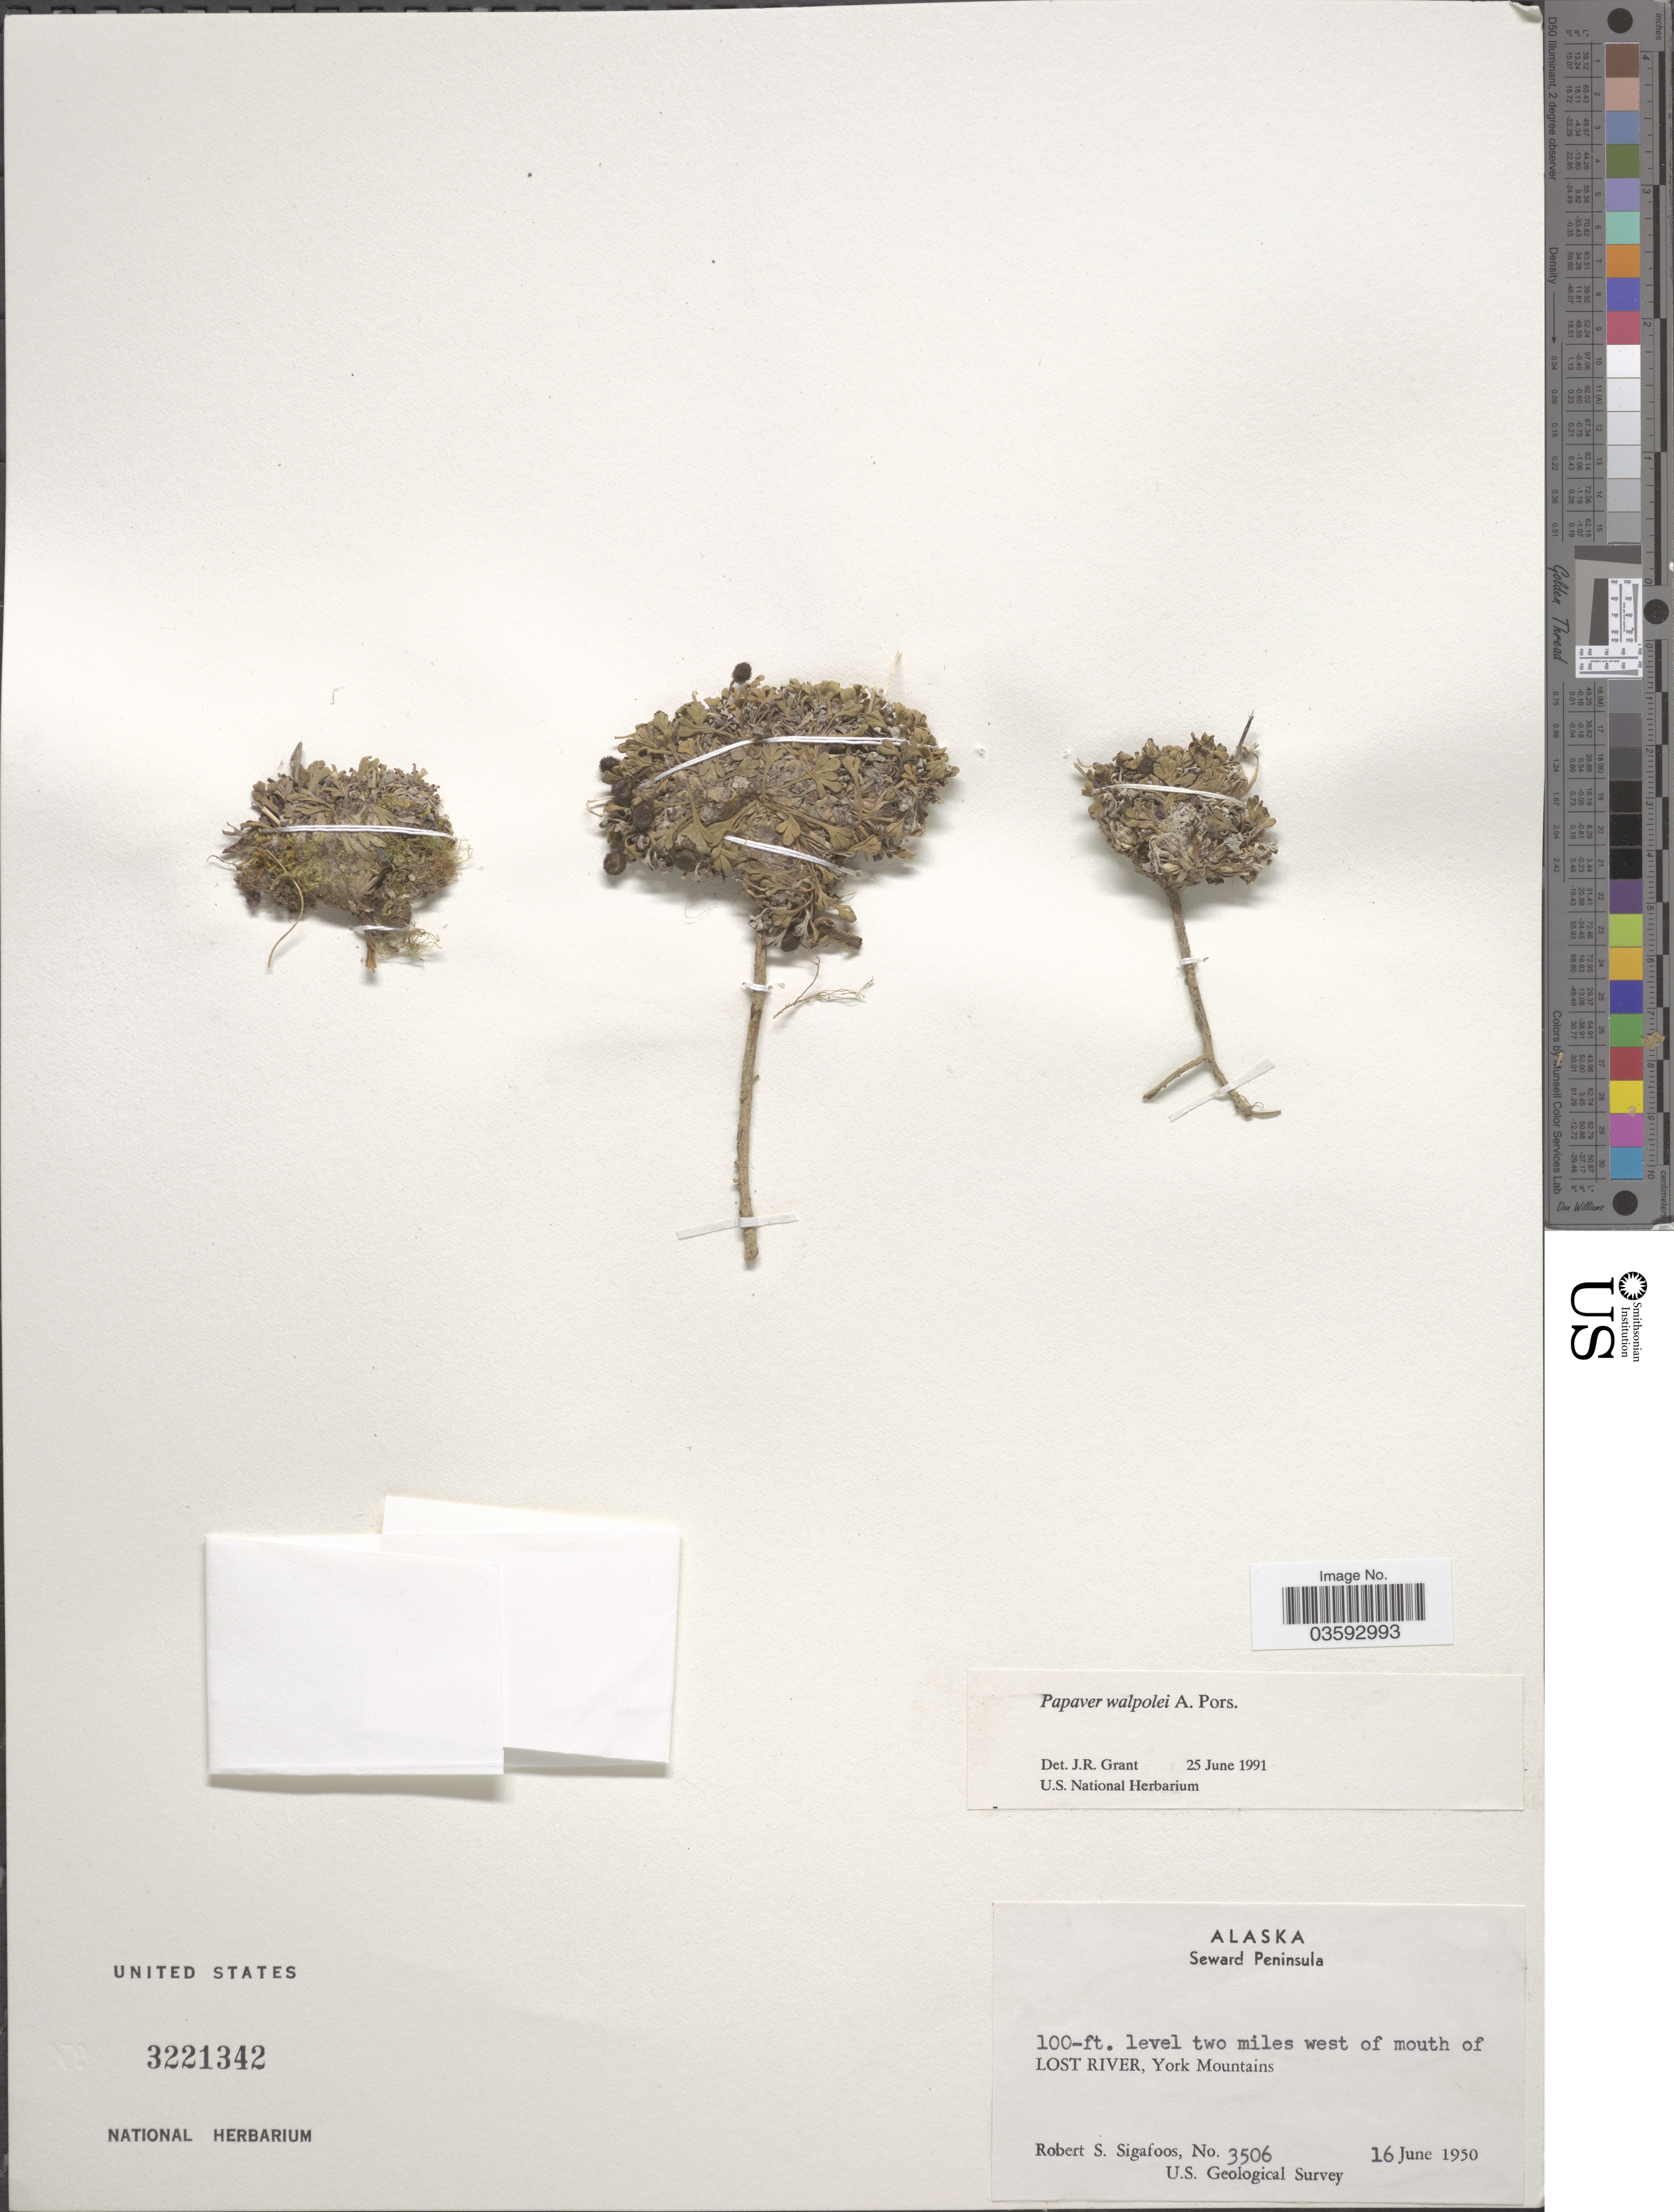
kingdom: Plantae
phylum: Tracheophyta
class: Magnoliopsida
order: Ranunculales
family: Papaveraceae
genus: Papaver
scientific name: Papaver walpolei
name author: A.E. Porsild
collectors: R. Sigafoos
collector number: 3506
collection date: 1950-06-16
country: United States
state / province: Alaska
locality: Seward Peninsula. Two miles west of mouth of Lost River, York Mountains.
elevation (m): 30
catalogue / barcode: US 3221342